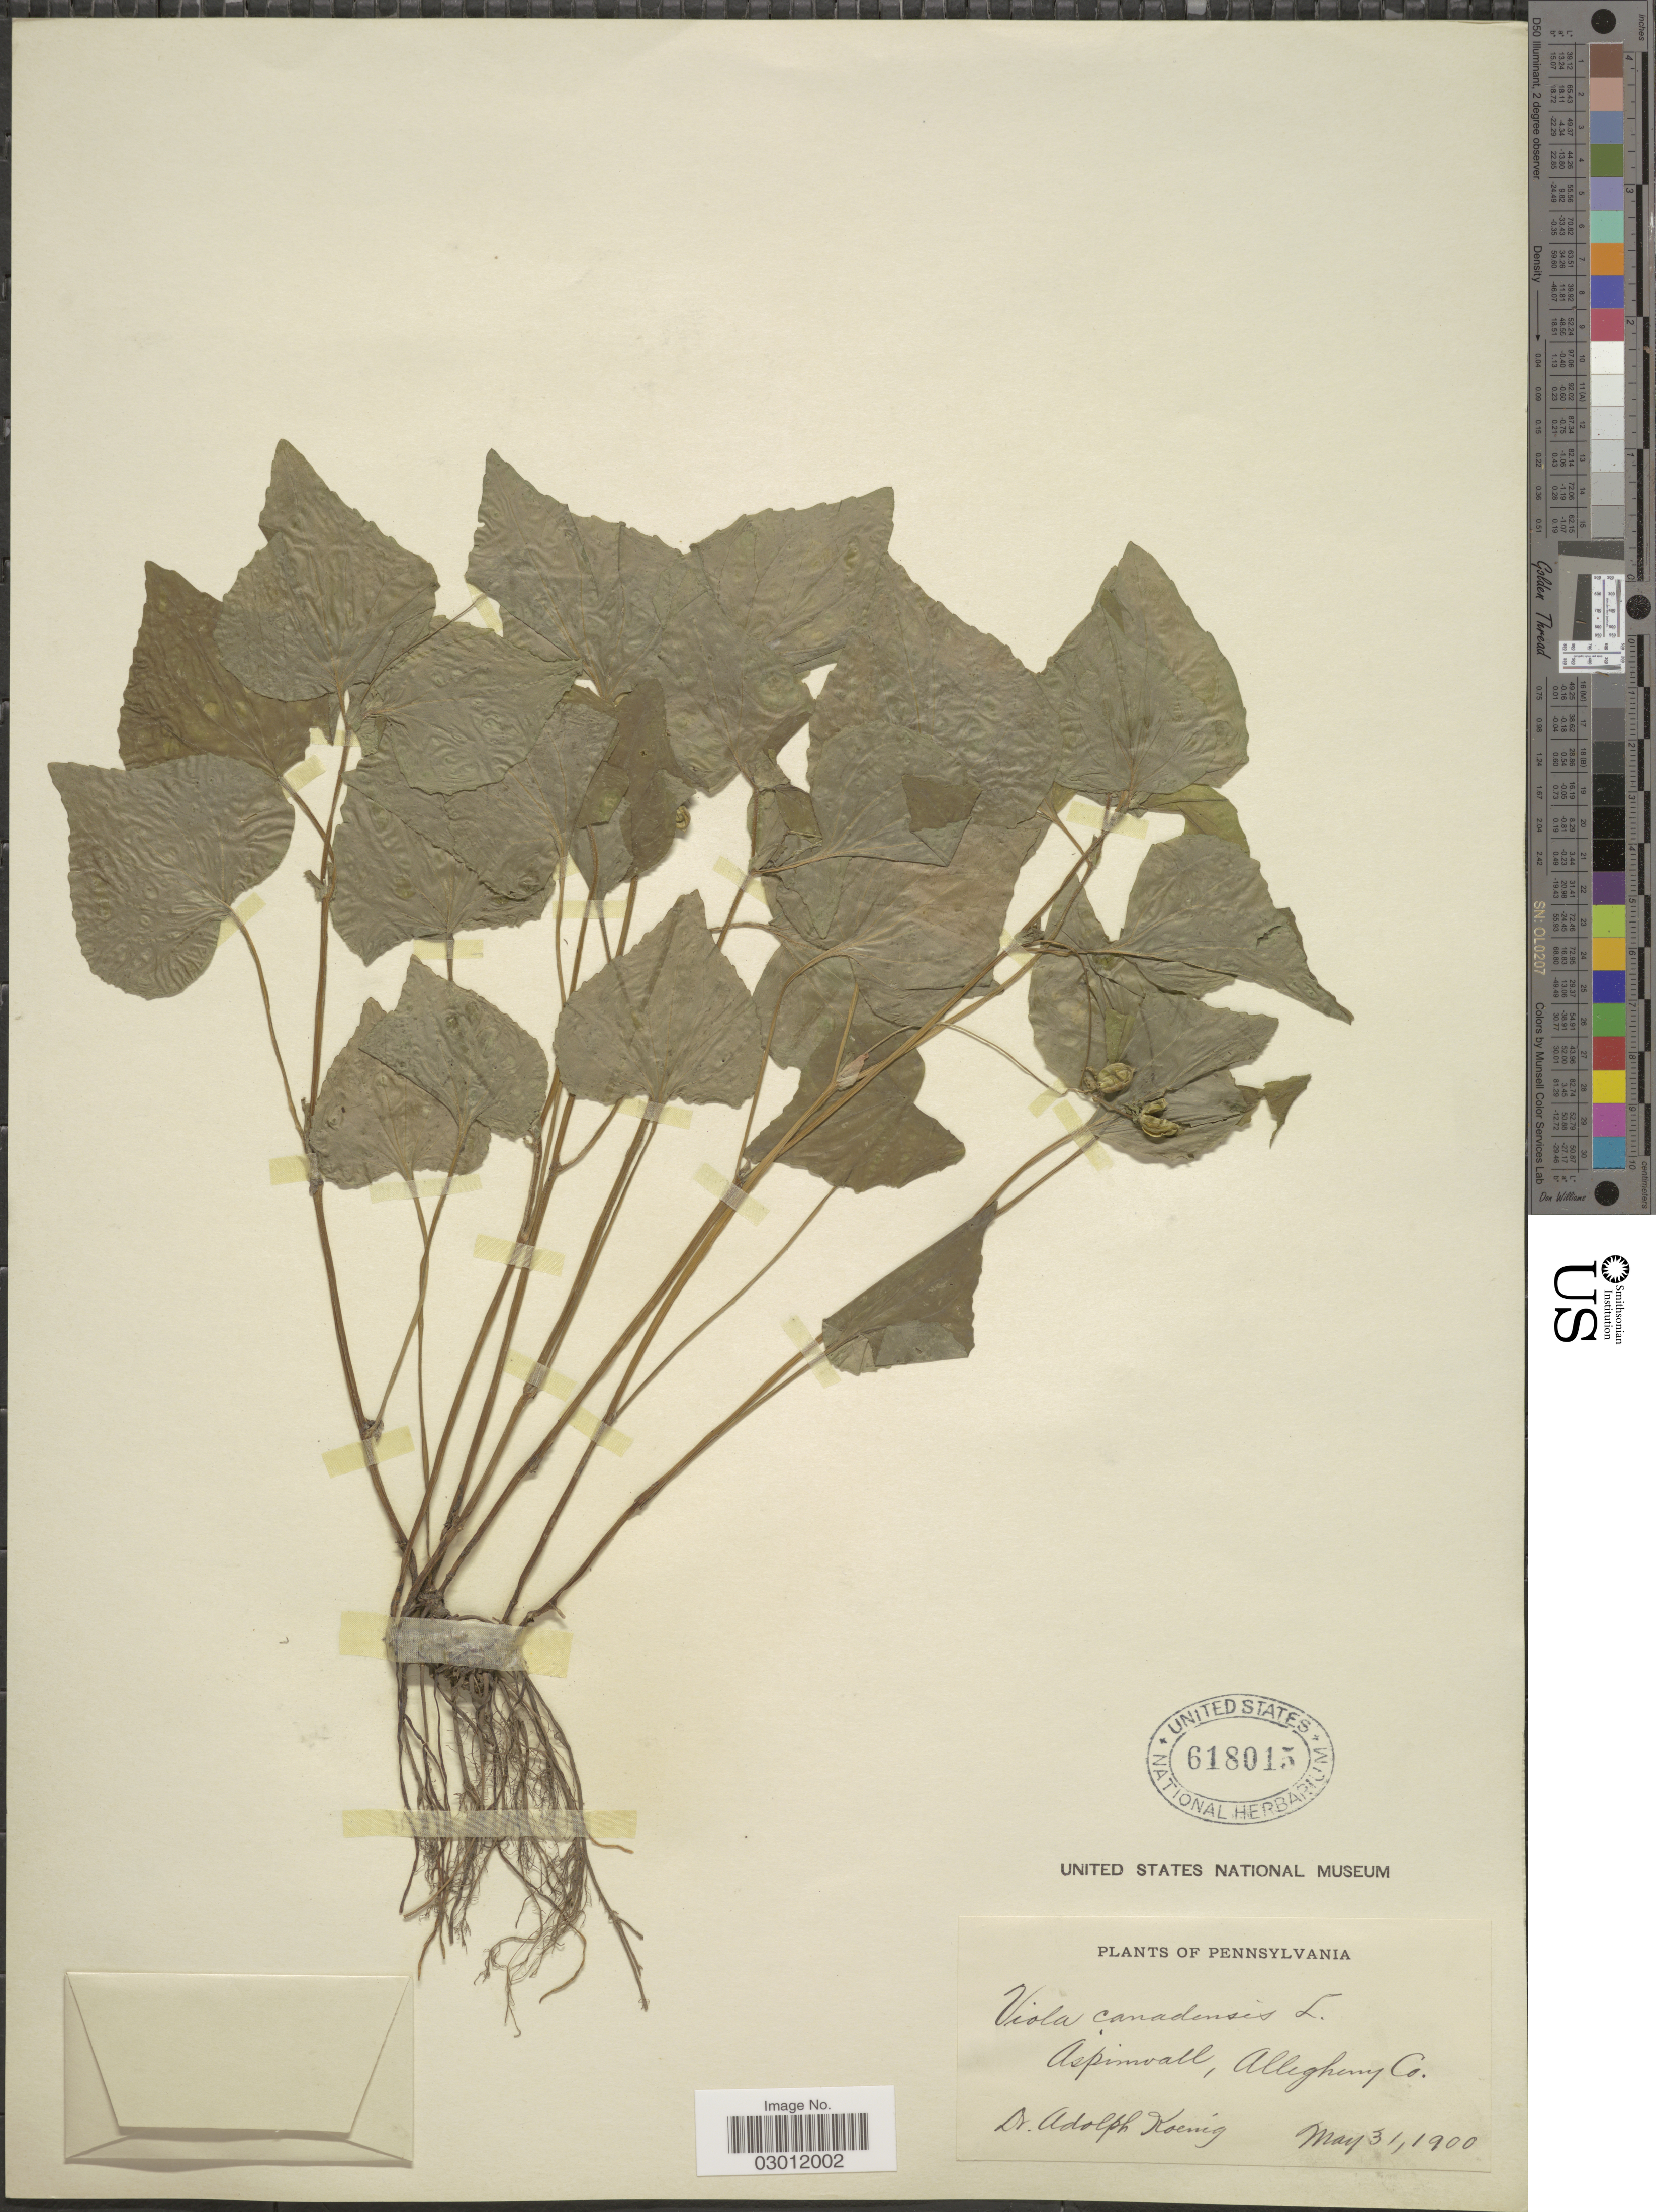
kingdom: Plantae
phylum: Tracheophyta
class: Magnoliopsida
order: Malpighiales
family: Violaceae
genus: Viola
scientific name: Viola canadensis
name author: L.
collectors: A. Koenig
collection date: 1900-05-31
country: United States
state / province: Pennsylvania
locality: Aspimvall, Allegheny Co.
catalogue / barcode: US 618015